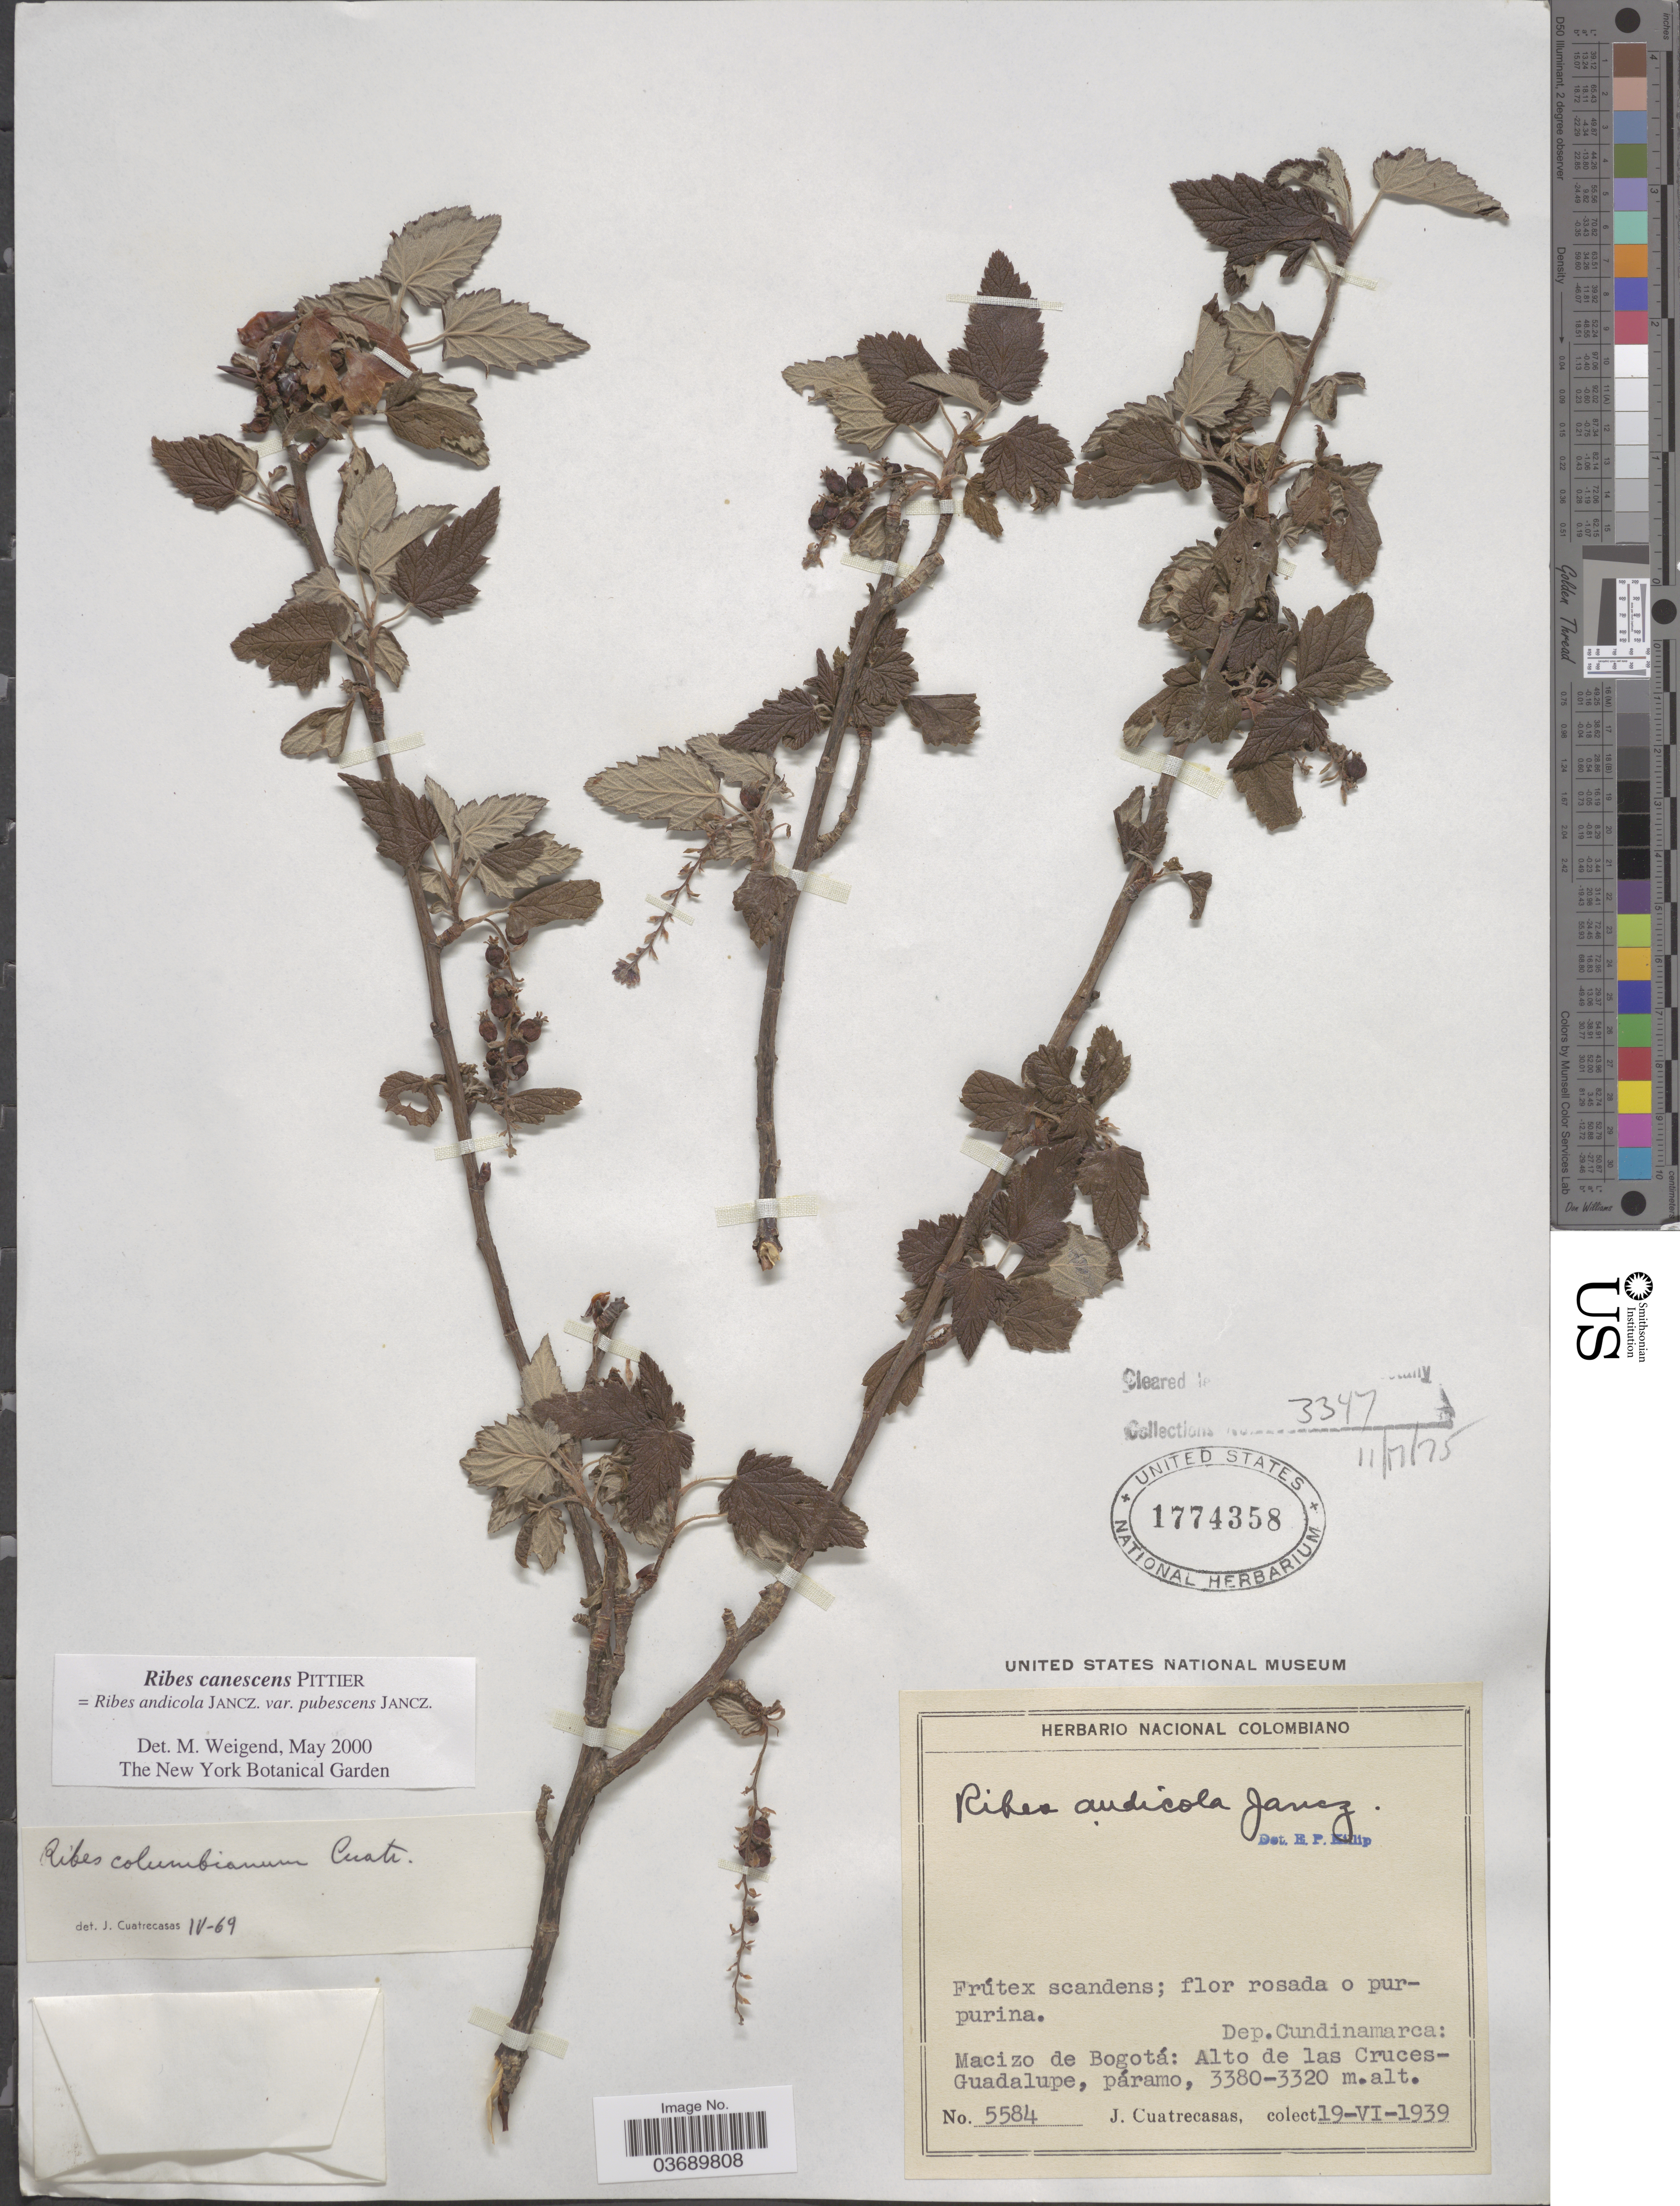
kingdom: Plantae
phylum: Tracheophyta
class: Magnoliopsida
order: Saxifragales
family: Grossulariaceae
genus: Ribes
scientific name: Ribes canescens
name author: Pittier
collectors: J. Cuatrecasas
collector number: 5584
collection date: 1939-06-19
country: Colombia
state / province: Cundinamarca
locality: Dep. Cundinamarca: Macizo de Bogotá: Alto de las Cruces-Guadalupe, páramo.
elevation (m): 3320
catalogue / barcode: US 1774358